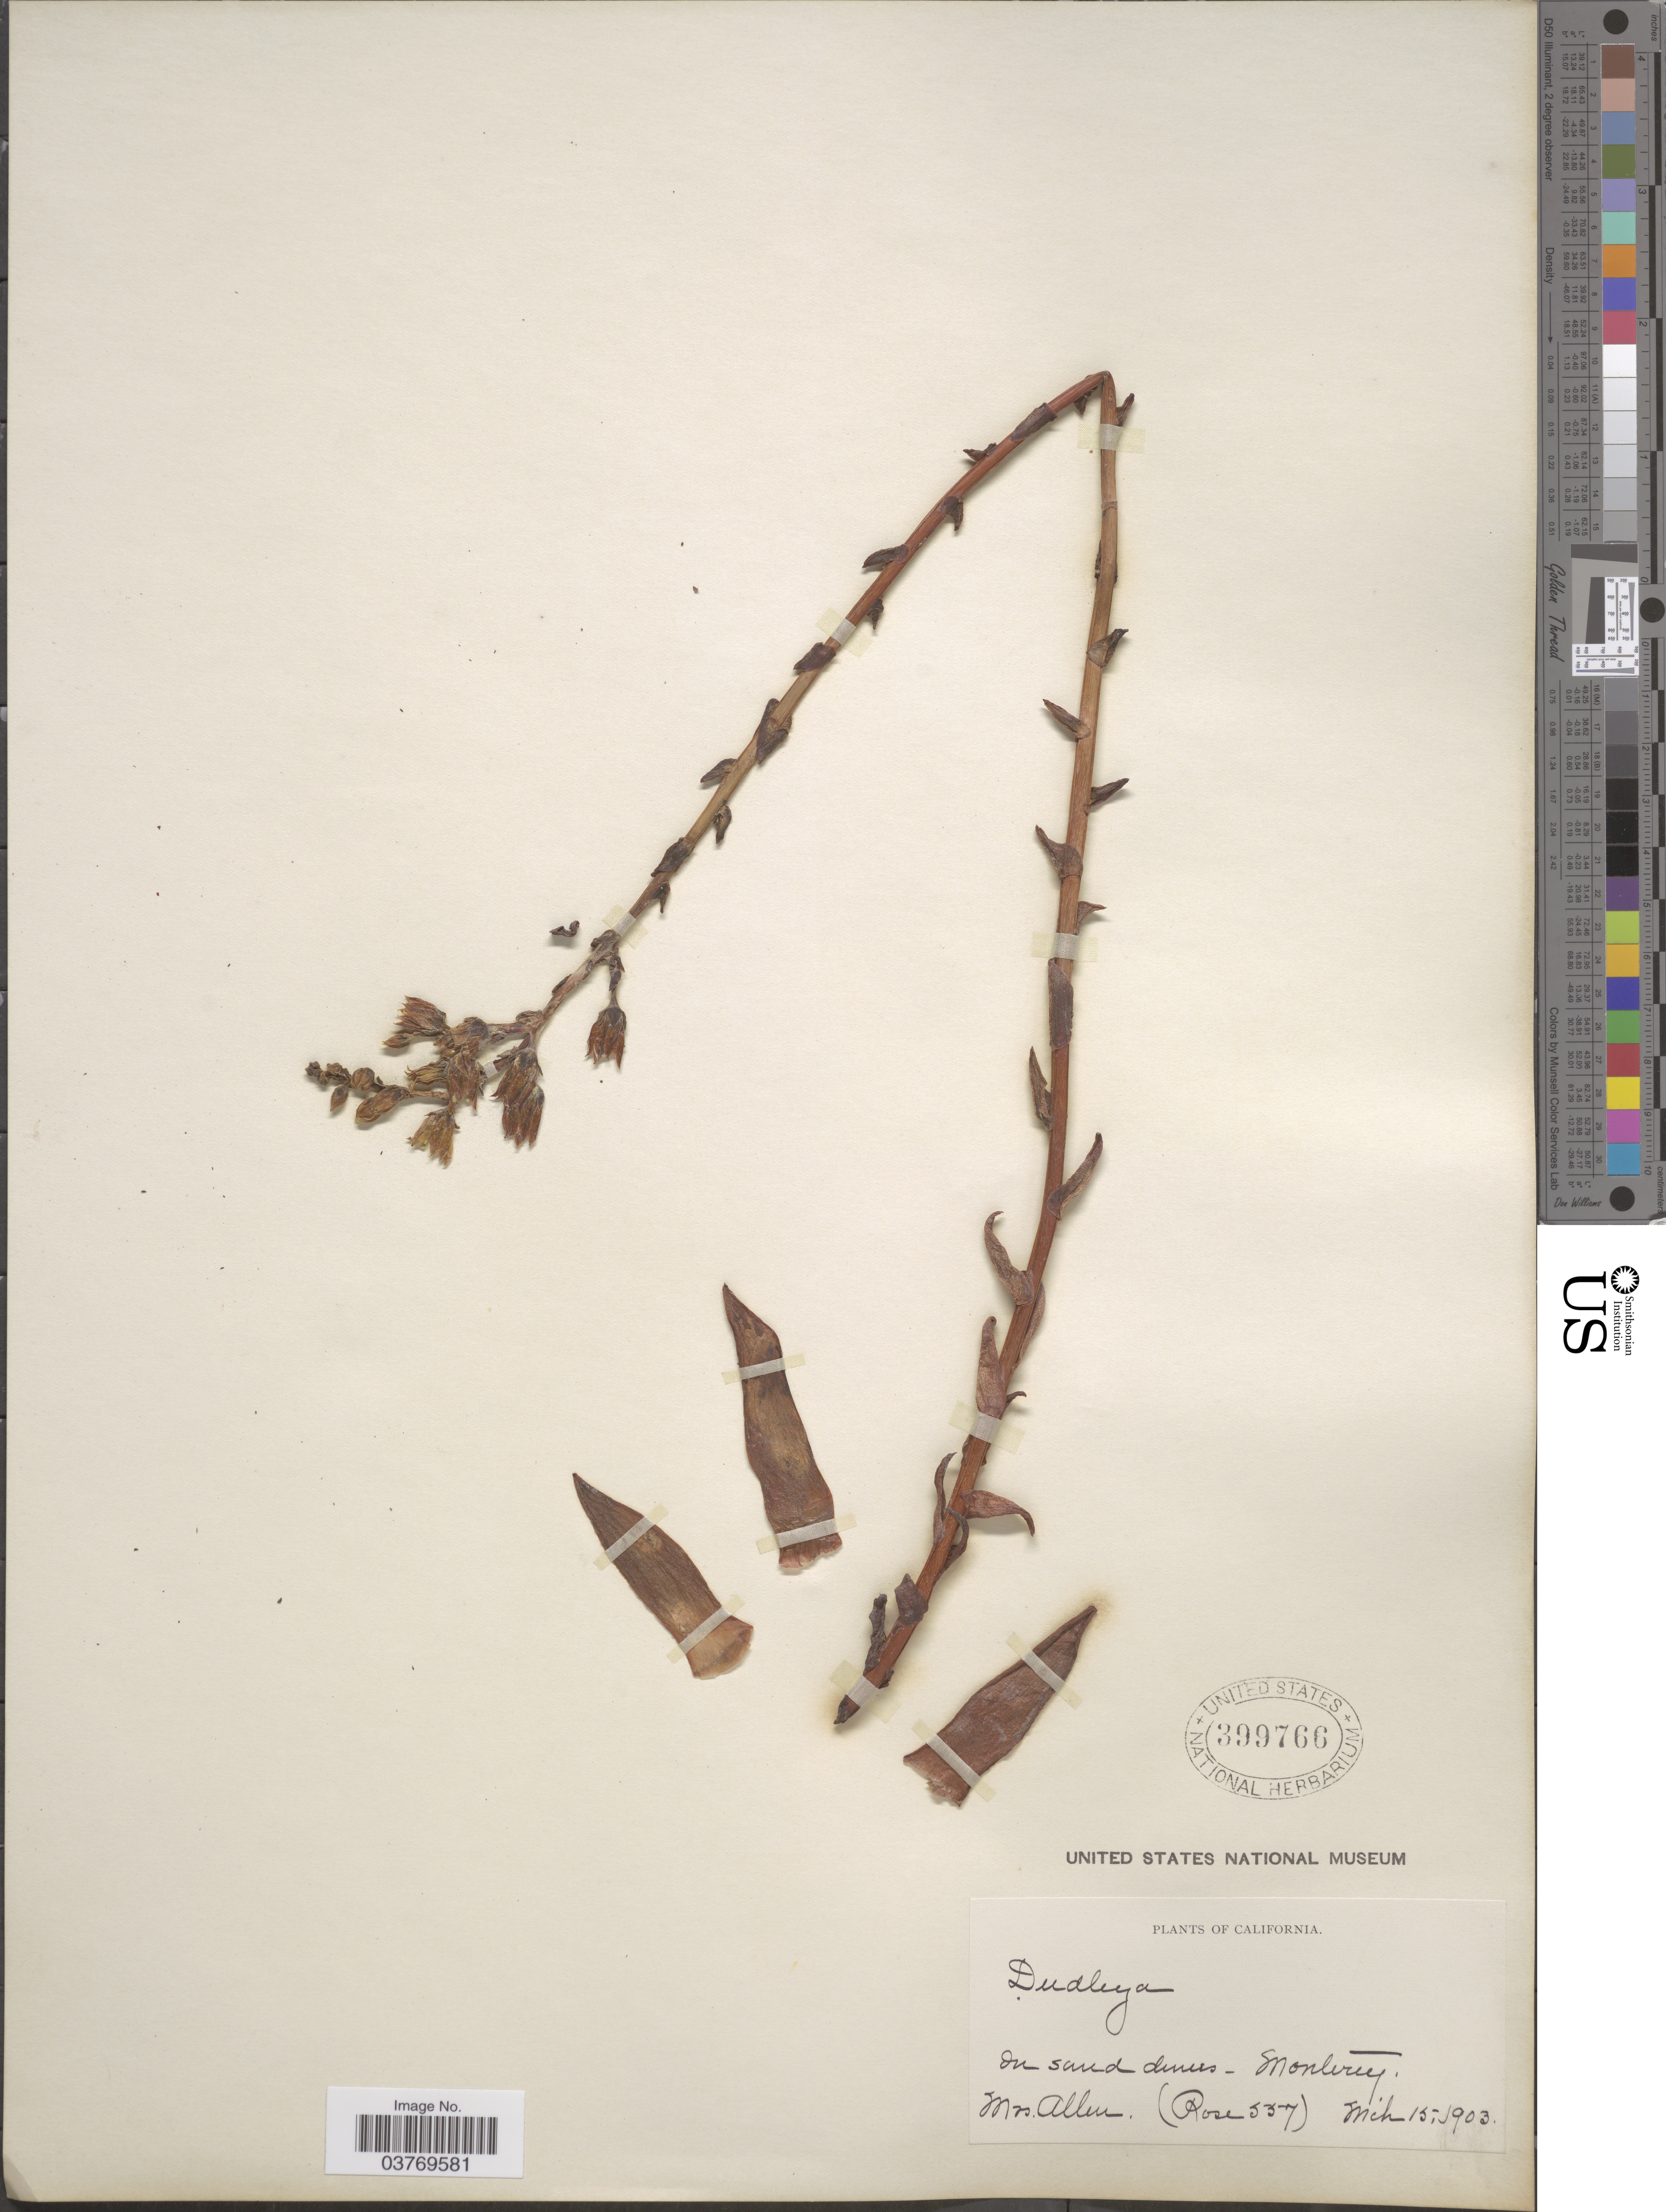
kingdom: Plantae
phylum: Tracheophyta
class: Magnoliopsida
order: Saxifragales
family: Crassulaceae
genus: Dudleya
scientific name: Dudleya caespitosa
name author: (Haw.) Britton & Rose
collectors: -- Allen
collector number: Rose557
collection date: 1903-03-15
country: United States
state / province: California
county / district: Monterey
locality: Monterey.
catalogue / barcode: US 399766